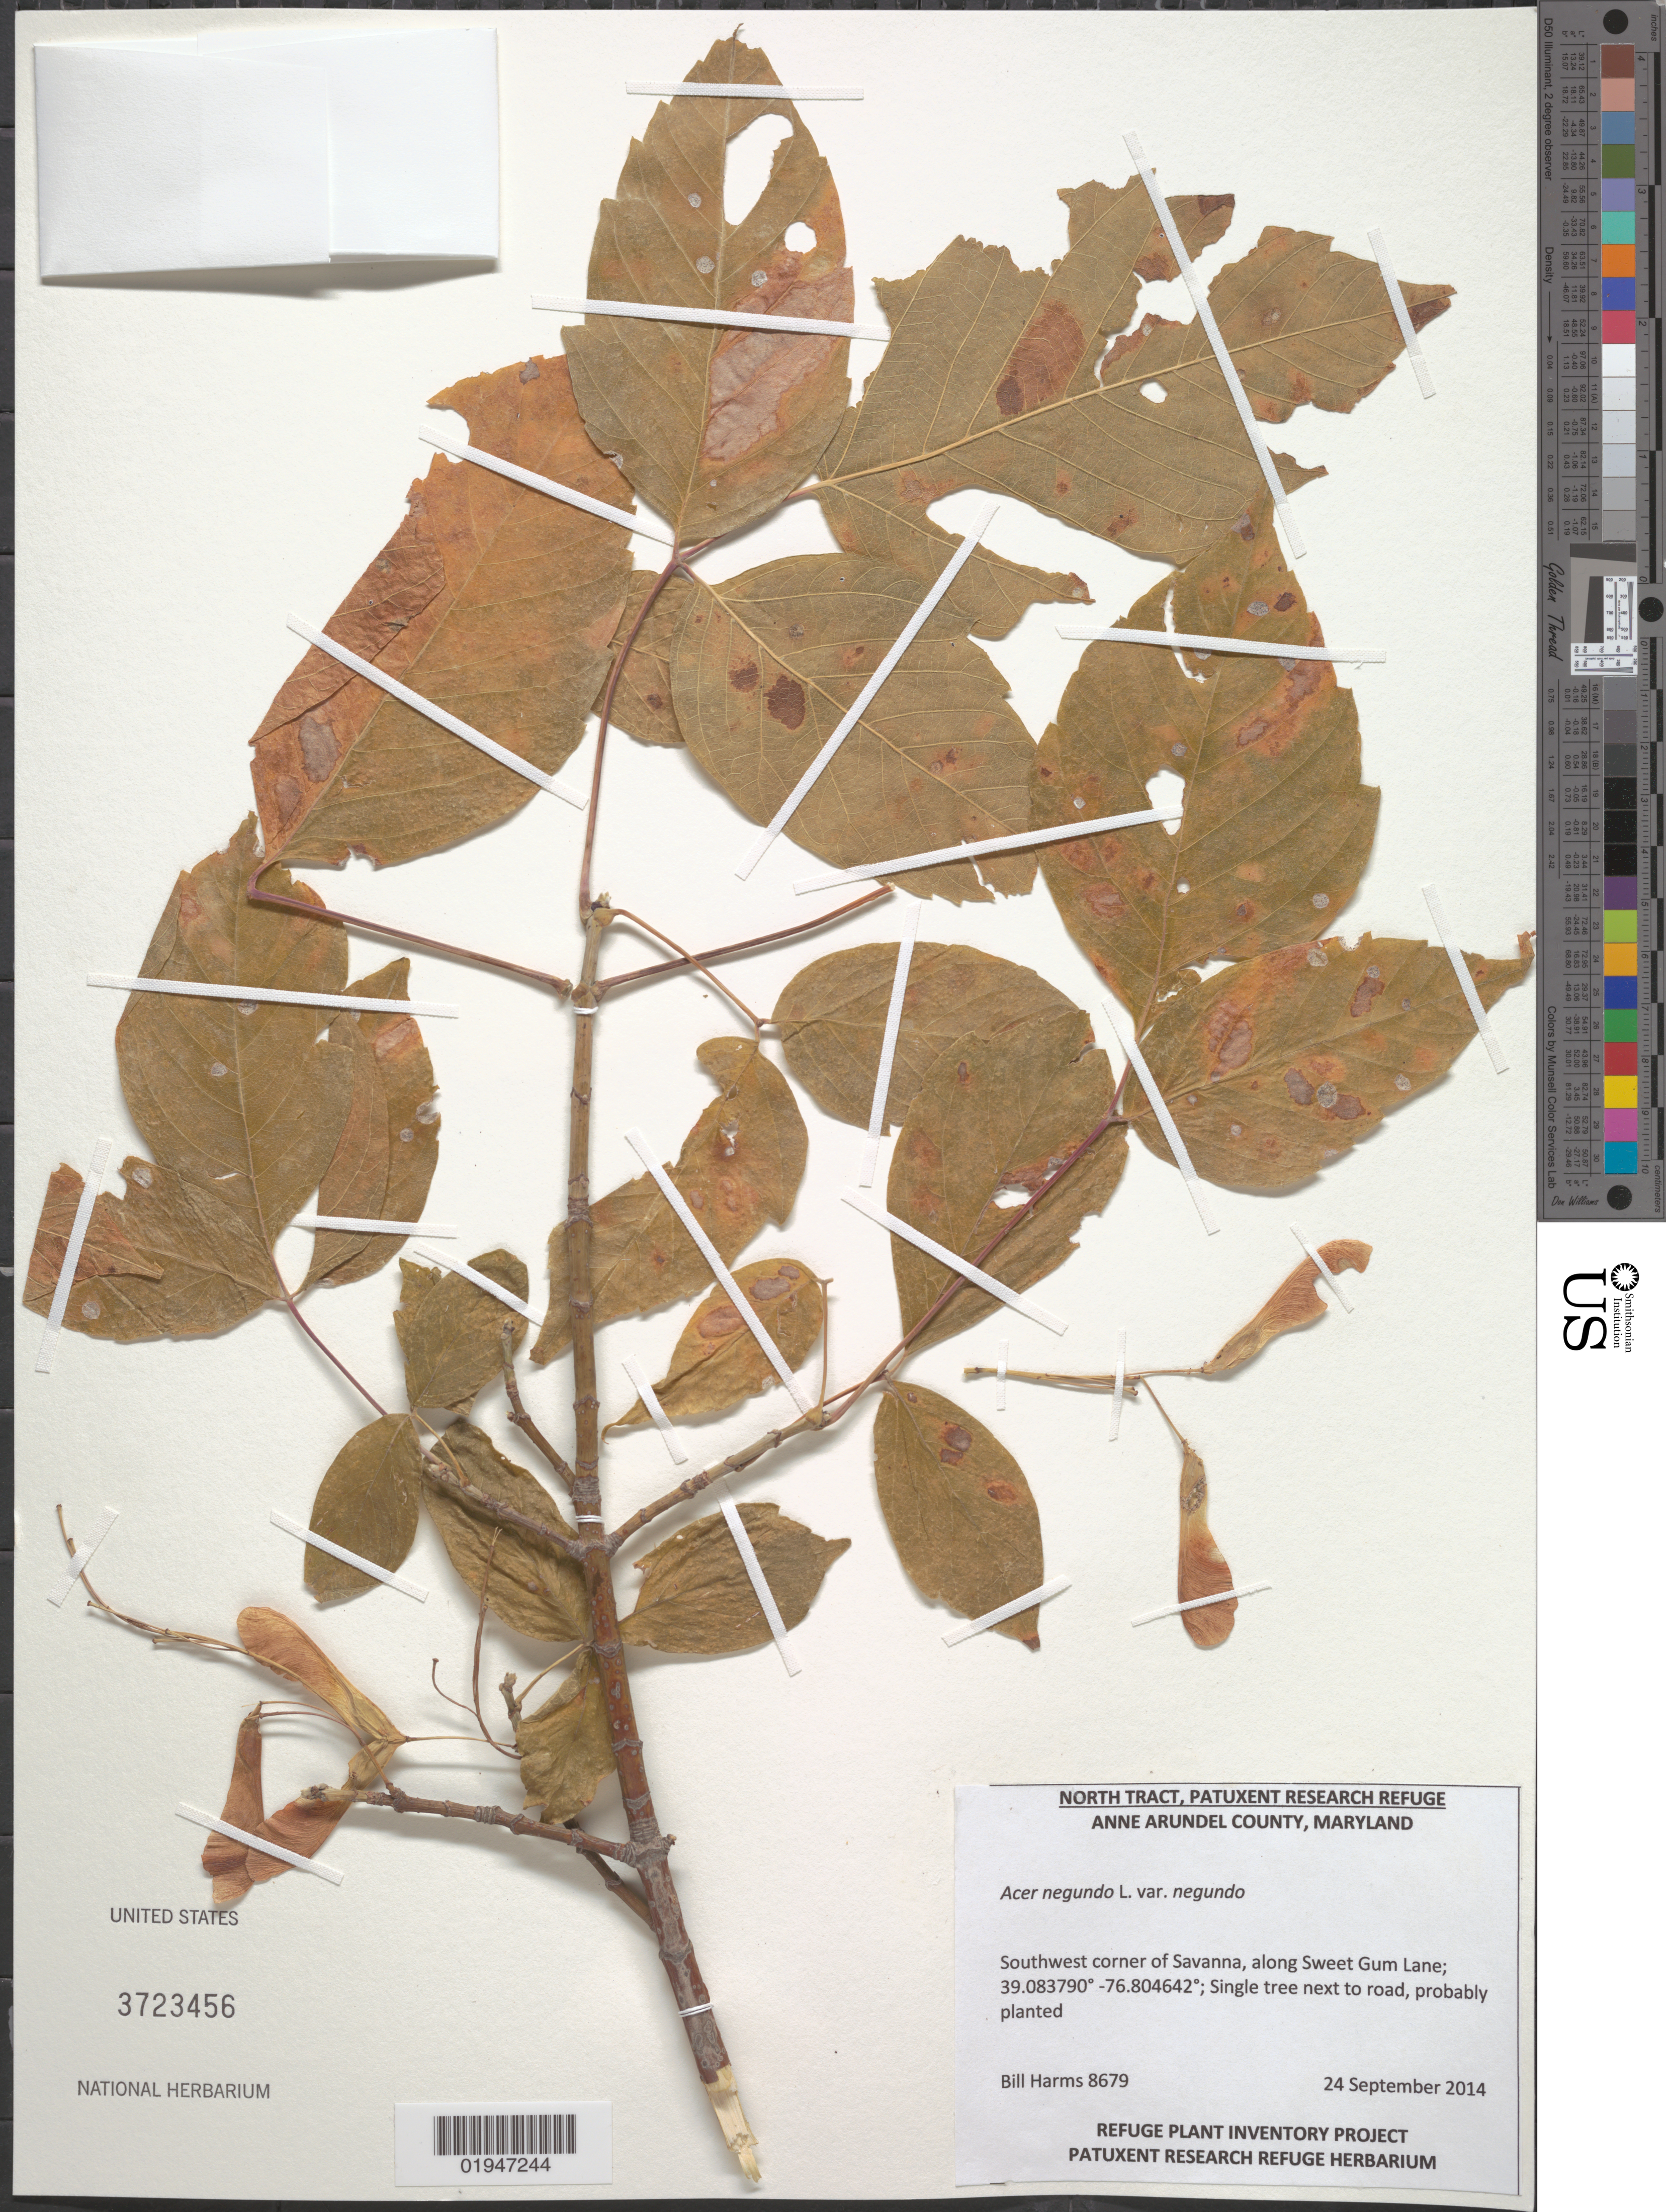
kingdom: Plantae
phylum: Tracheophyta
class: Magnoliopsida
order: Sapindales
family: Sapindaceae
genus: Acer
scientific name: Acer negundo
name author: L.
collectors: B. Harms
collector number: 8679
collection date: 2014-09-24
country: United States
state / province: Maryland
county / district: Anne Arundel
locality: Patuxent Research Refuge, North Tract. Sweet Gum Lane, SW corner of Savanna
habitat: Next to road, probably planted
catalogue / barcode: US 3723456